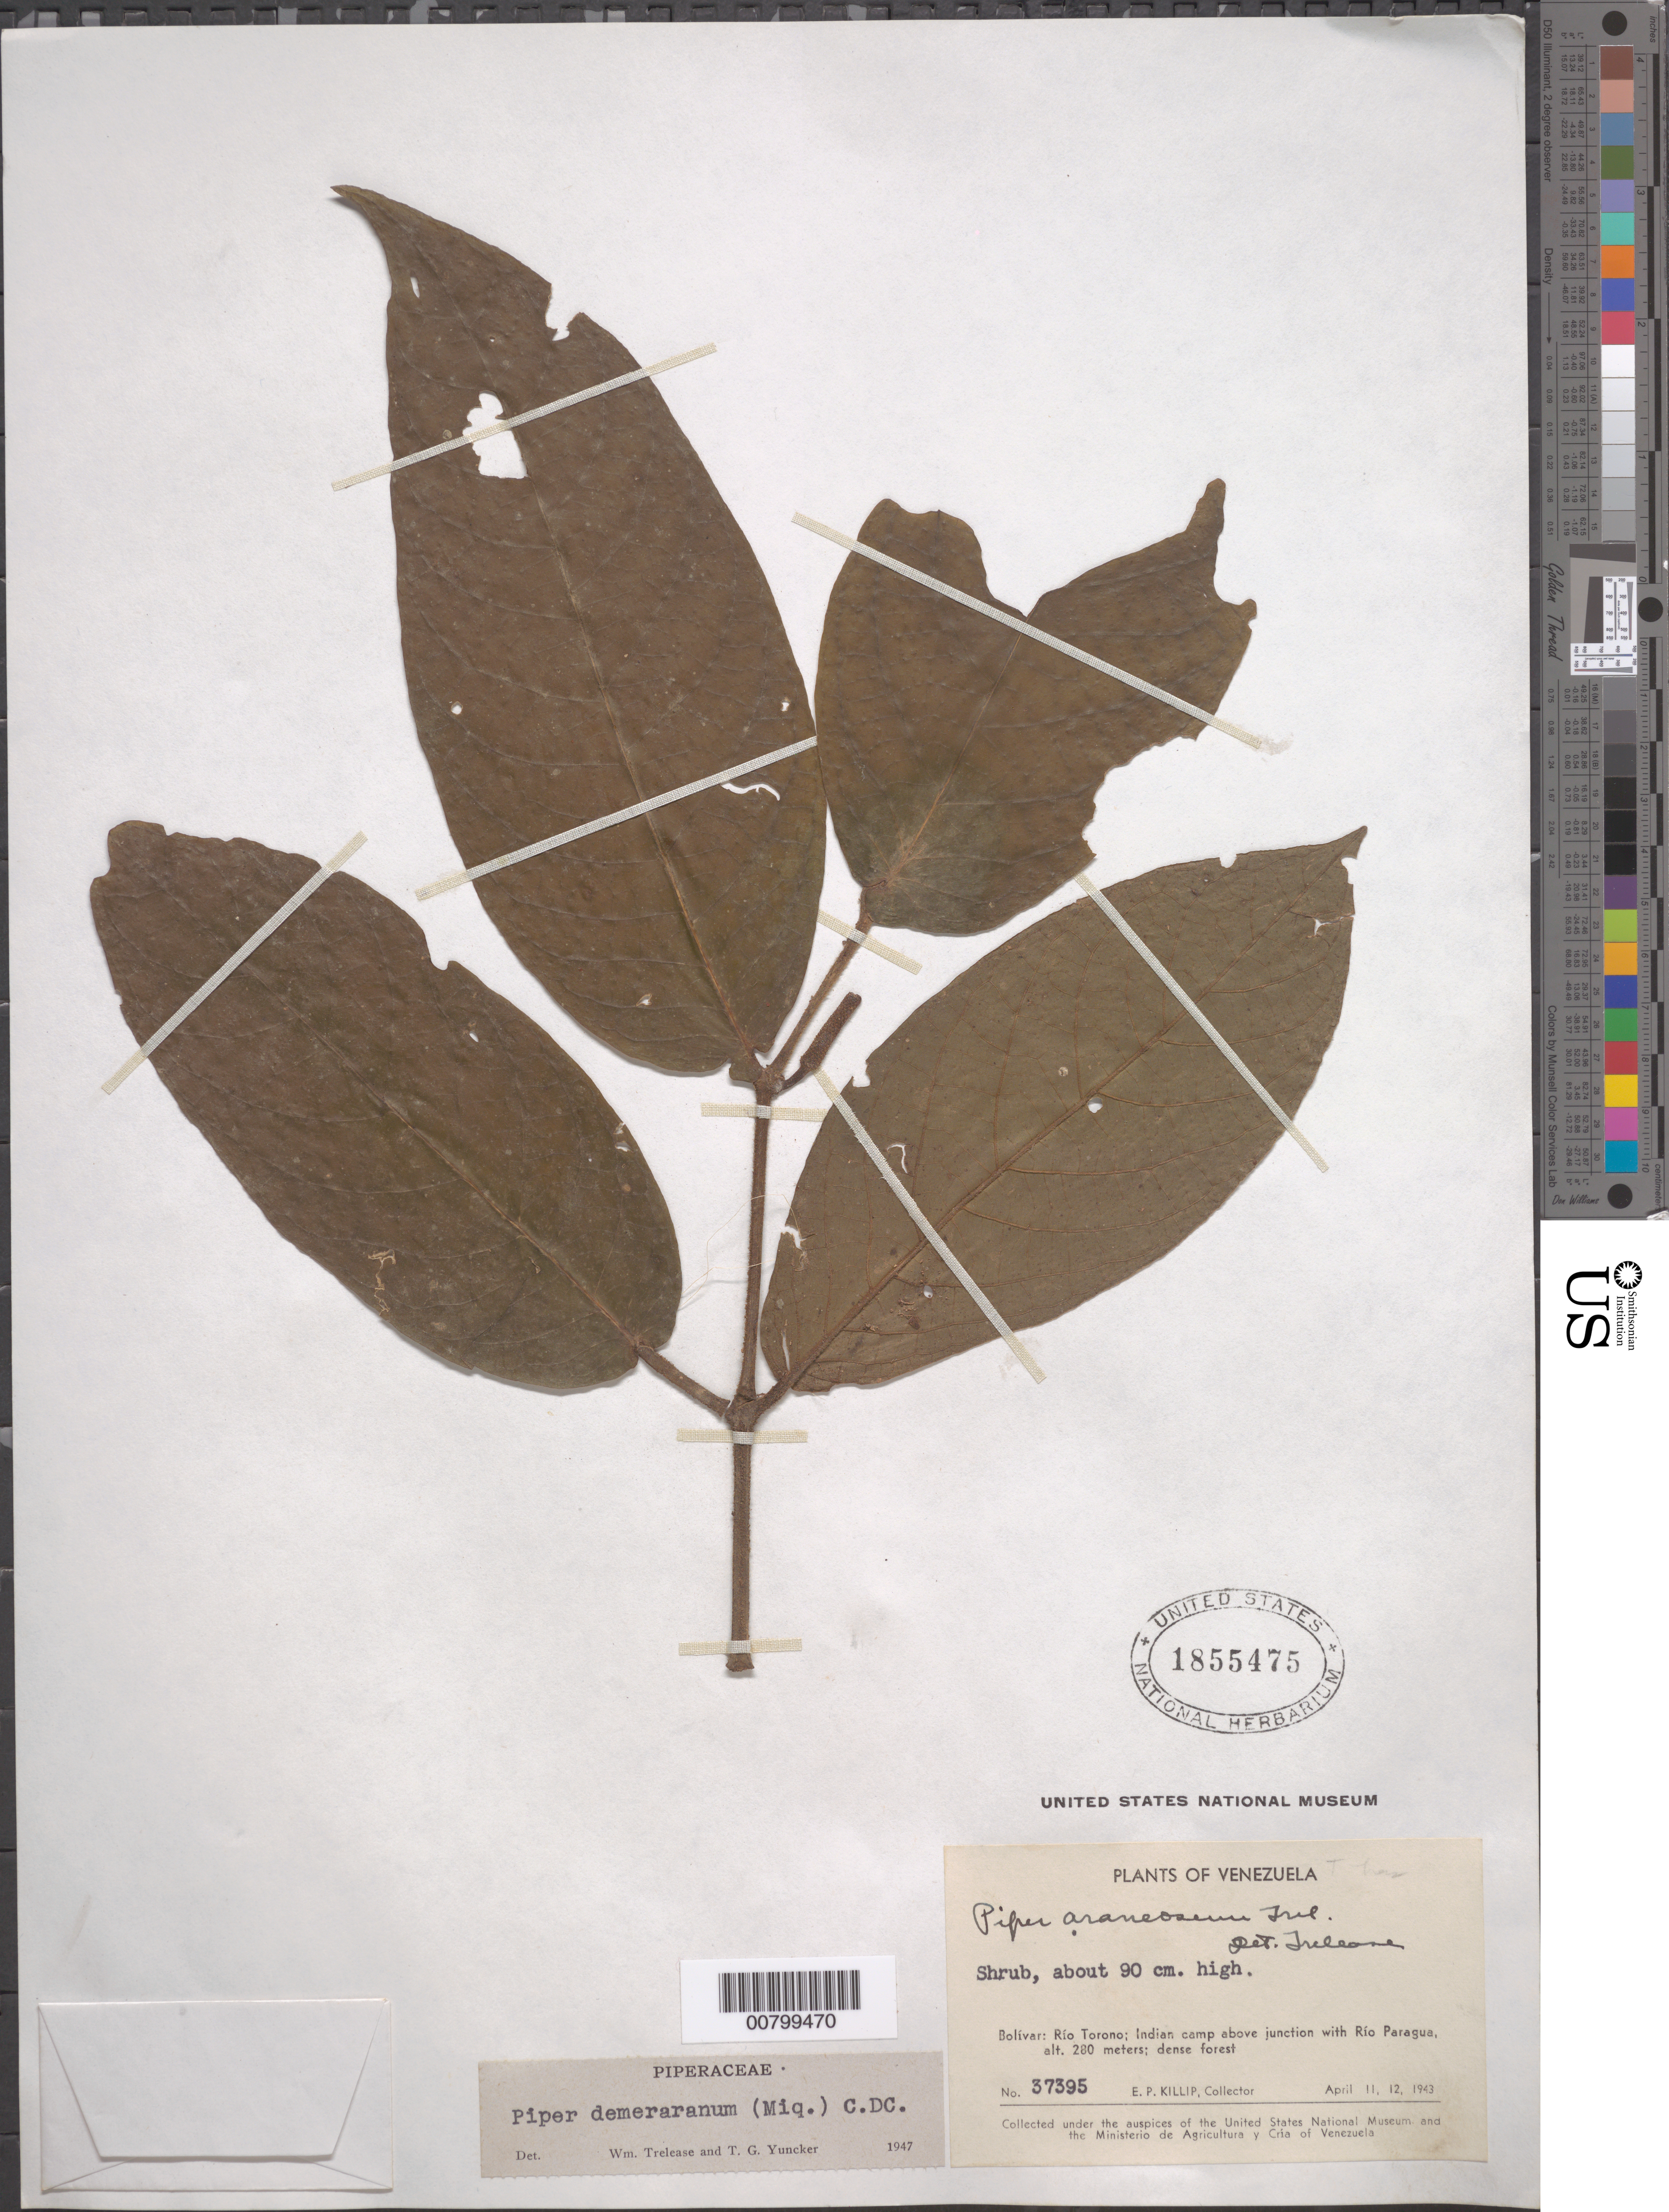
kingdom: Plantae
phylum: Tracheophyta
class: Magnoliopsida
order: Piperales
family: Piperaceae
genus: Piper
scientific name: Piper demeraranum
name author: (Miq.) C. DC.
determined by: Trelease, W.; Yuncker, T. G.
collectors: E. P. Killip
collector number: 37395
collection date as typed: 11-Apr-43 to 12-Apr-43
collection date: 1943-04-11/1943-04-12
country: Venezuela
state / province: Bolívar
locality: Río Torono, Indian camp above junction with Río Paragua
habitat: Dense forest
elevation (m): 280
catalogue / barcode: US 1855475